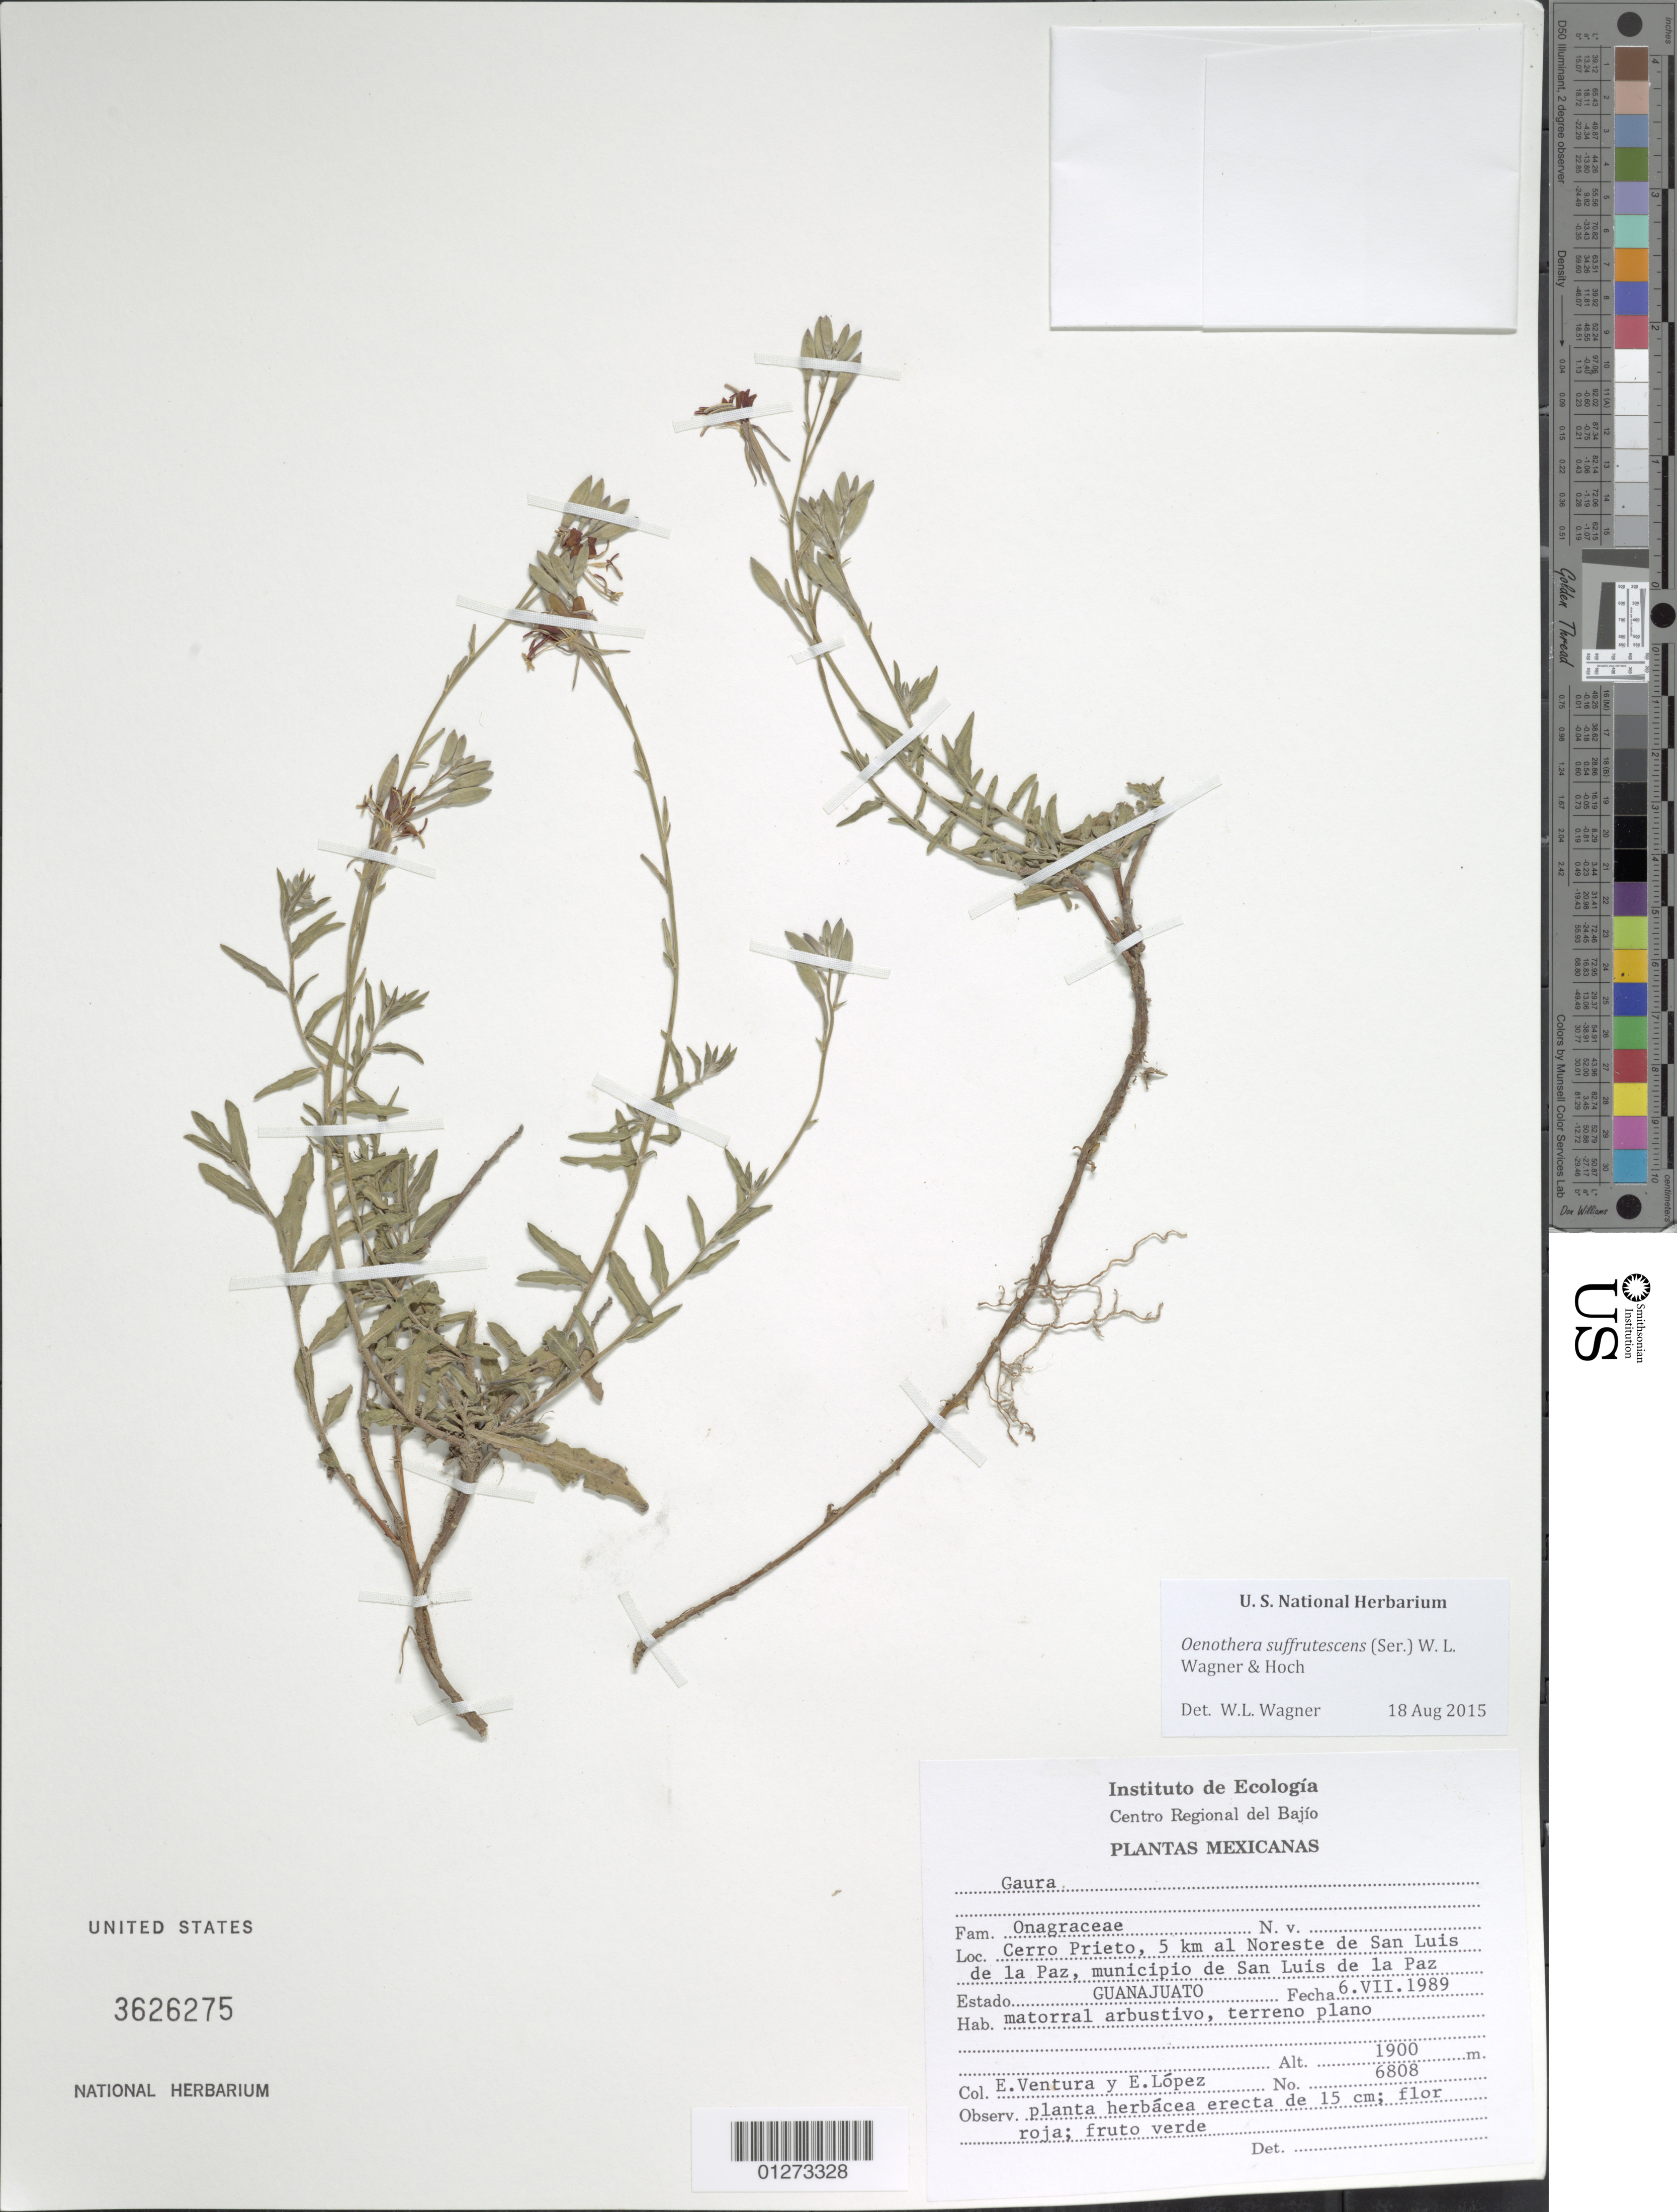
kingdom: Plantae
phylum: Tracheophyta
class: Magnoliopsida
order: Myrtales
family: Onagraceae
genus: Oenothera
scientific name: Oenothera suffrutescens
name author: (Ser.) W.L. Wagner & Hoch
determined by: Wagner, W. L., (BOT), Smithsonian Institution - National Museum of Natural History (UNITED STATES)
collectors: E. Ventura & E. López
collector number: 6808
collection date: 1989-07-06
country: México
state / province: Guanajuato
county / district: San Luis de la Paz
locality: Cerro Prieto, 5 km al Noreste de San Luis de la Paz.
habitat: Matorral arbustivo, terreno plano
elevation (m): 1900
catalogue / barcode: US 3626275